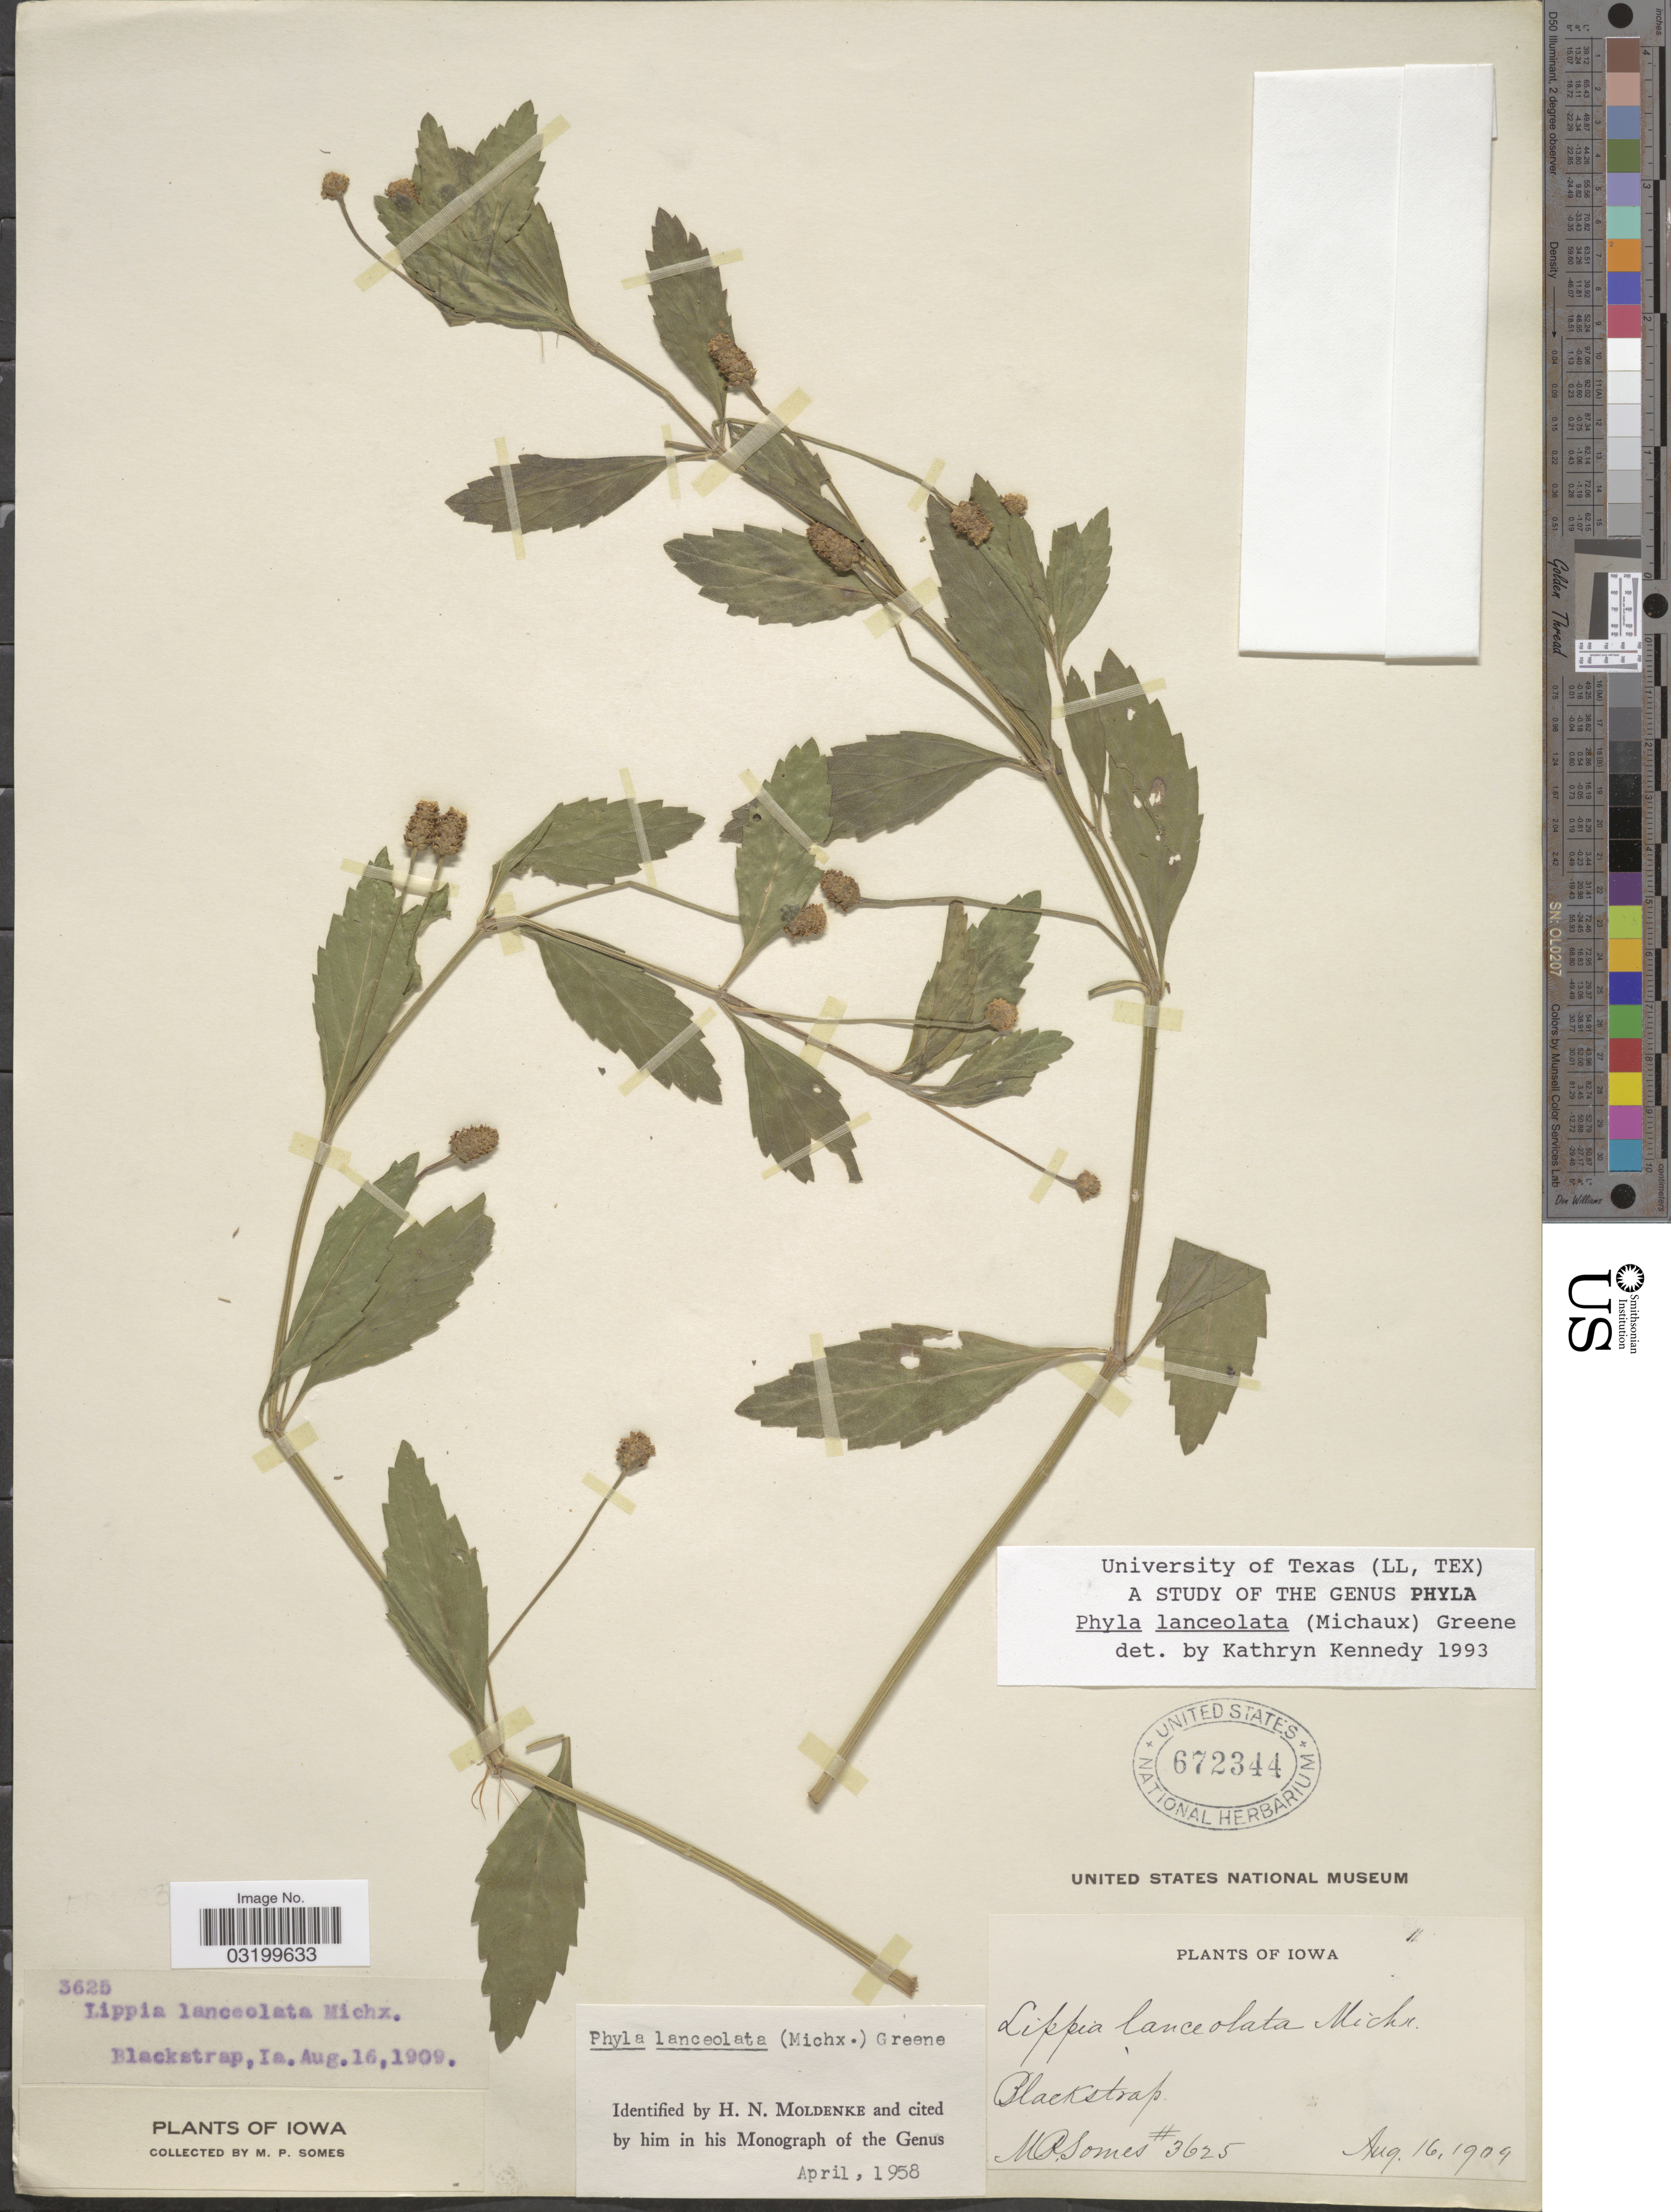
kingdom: Plantae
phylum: Tracheophyta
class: Magnoliopsida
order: Lamiales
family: Verbenaceae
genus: Phyla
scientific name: Phyla lanceolata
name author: (Michx.) Greene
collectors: M. Somes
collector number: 3625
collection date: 1909-08-16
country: United States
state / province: Iowa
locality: Blackstrap.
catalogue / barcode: US 672344